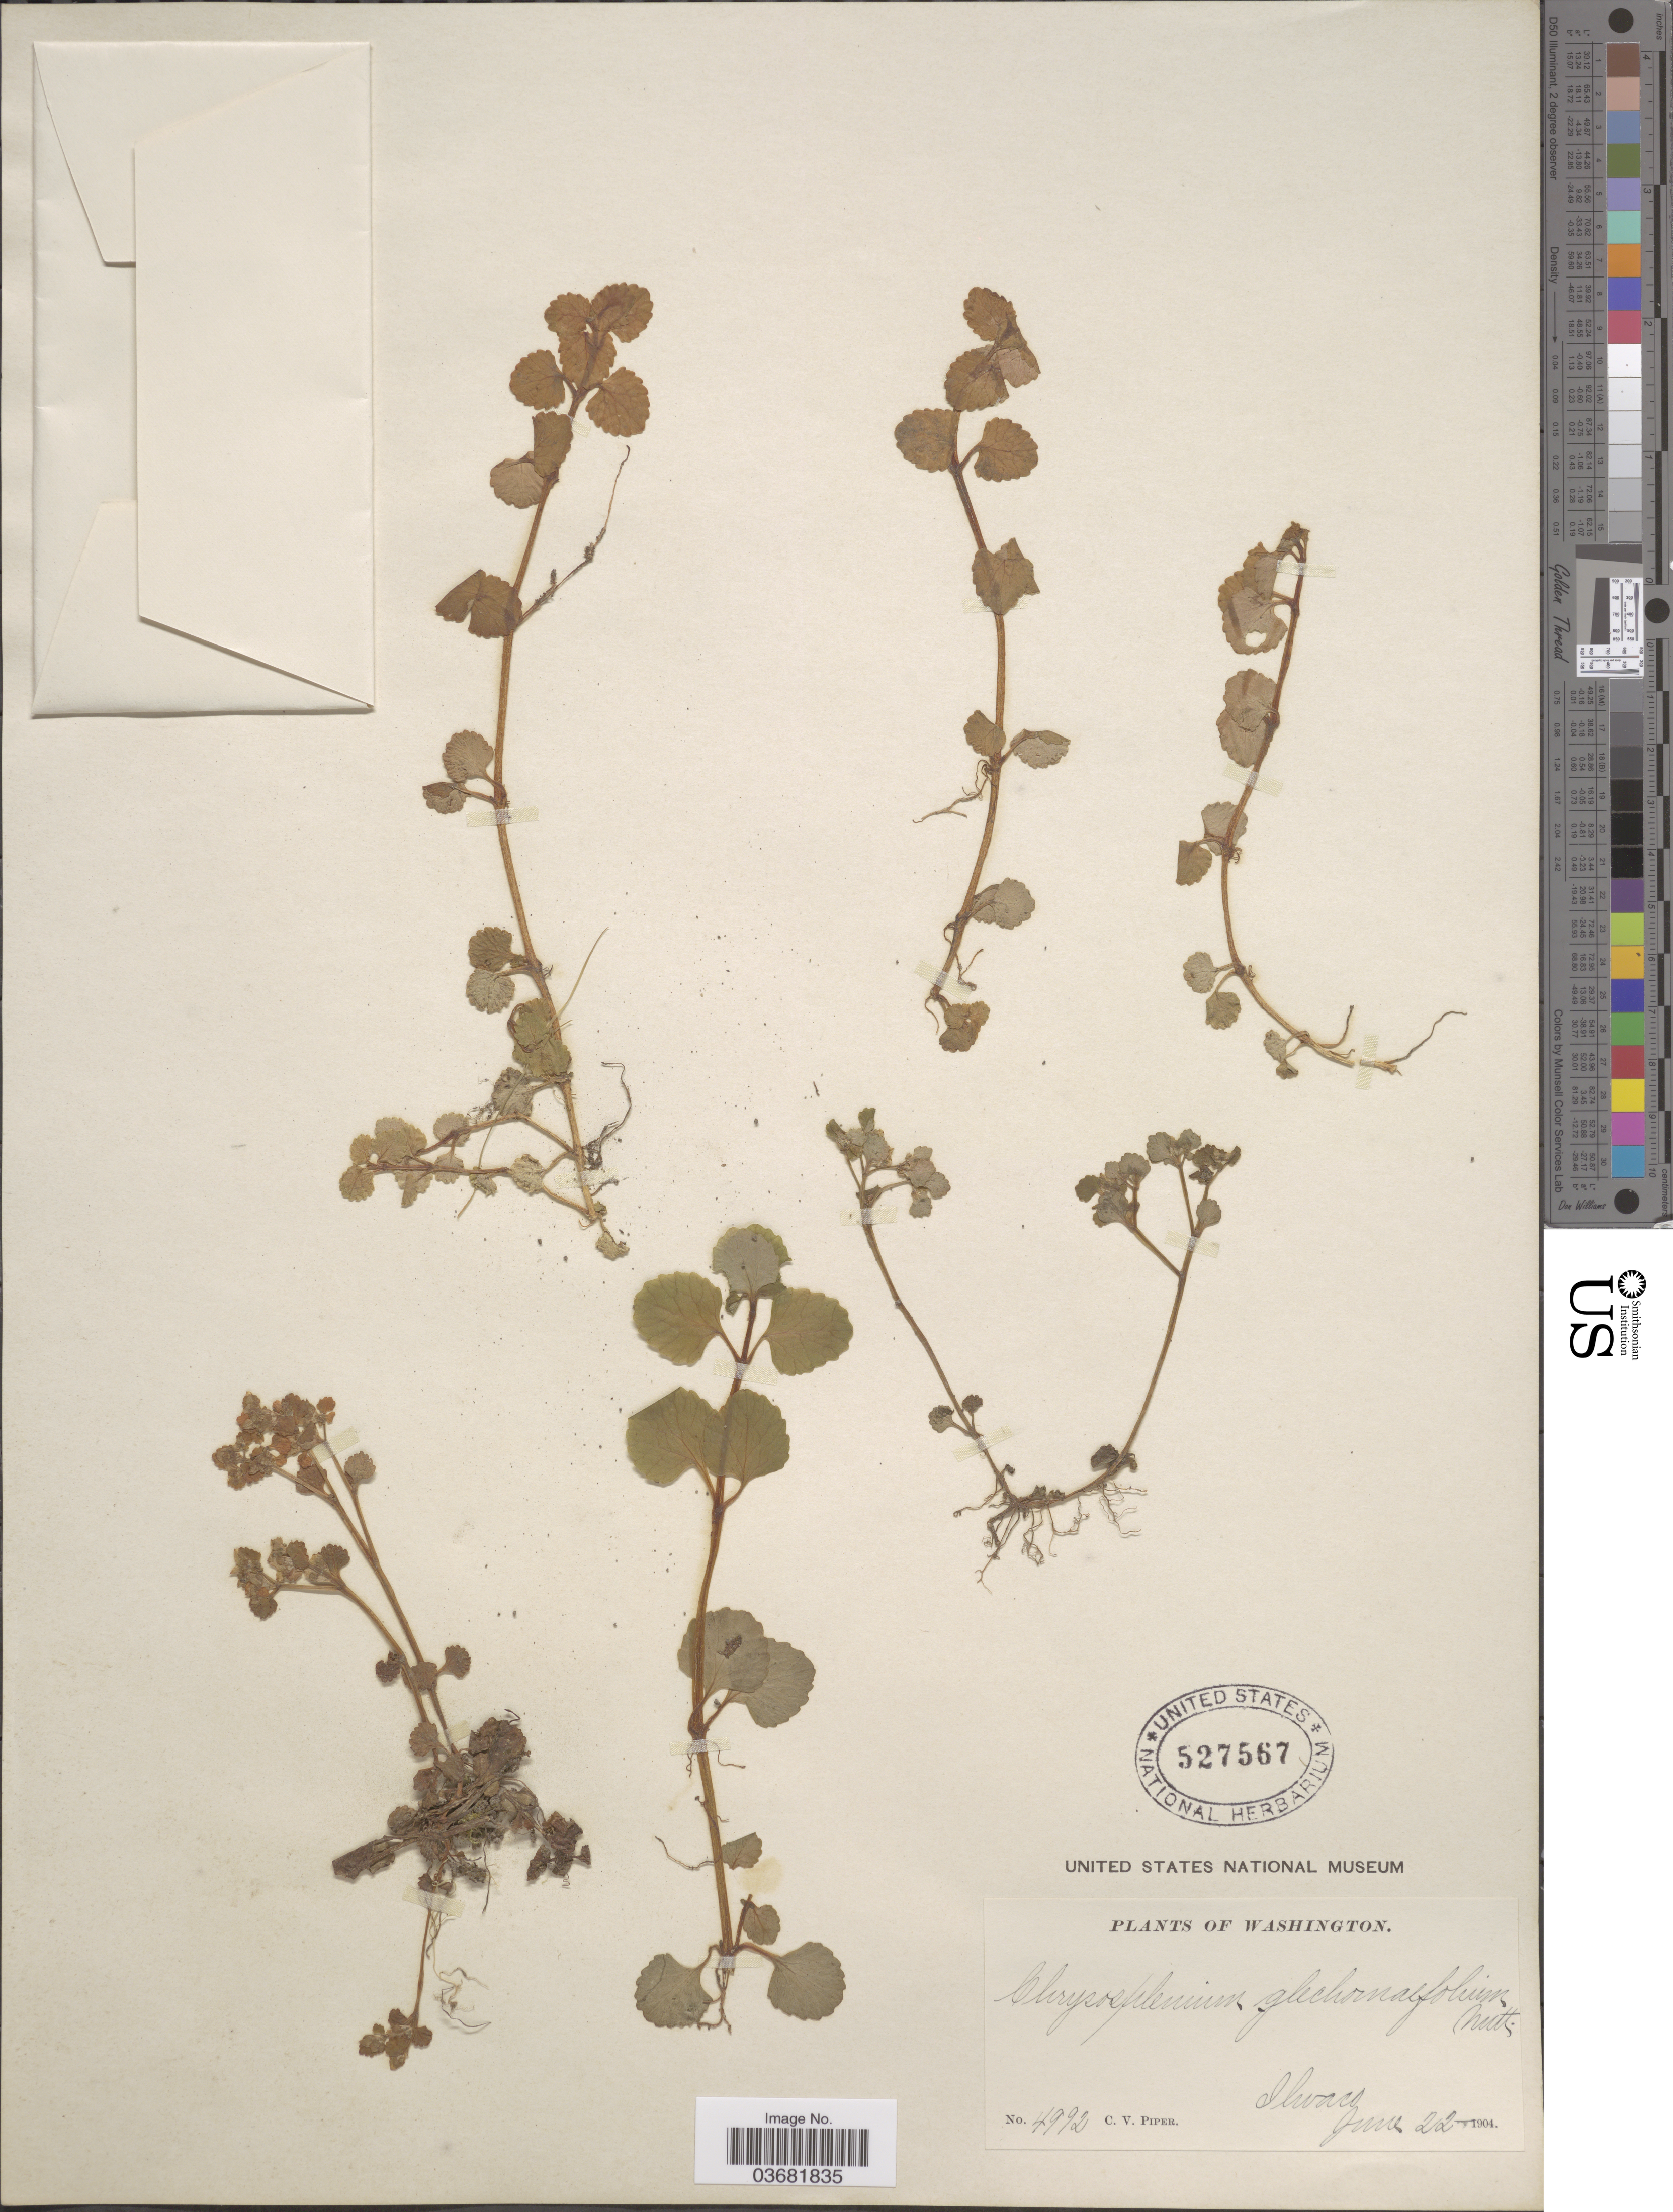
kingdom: Plantae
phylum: Tracheophyta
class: Magnoliopsida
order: Saxifragales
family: Saxifragaceae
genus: Chrysosplenium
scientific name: Chrysosplenium glechomifolium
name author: Nutt.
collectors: C. V. Piper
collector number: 4992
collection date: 1904-06-22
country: United States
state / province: Washington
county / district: Pacific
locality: Ilwaco.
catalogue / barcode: US 527567